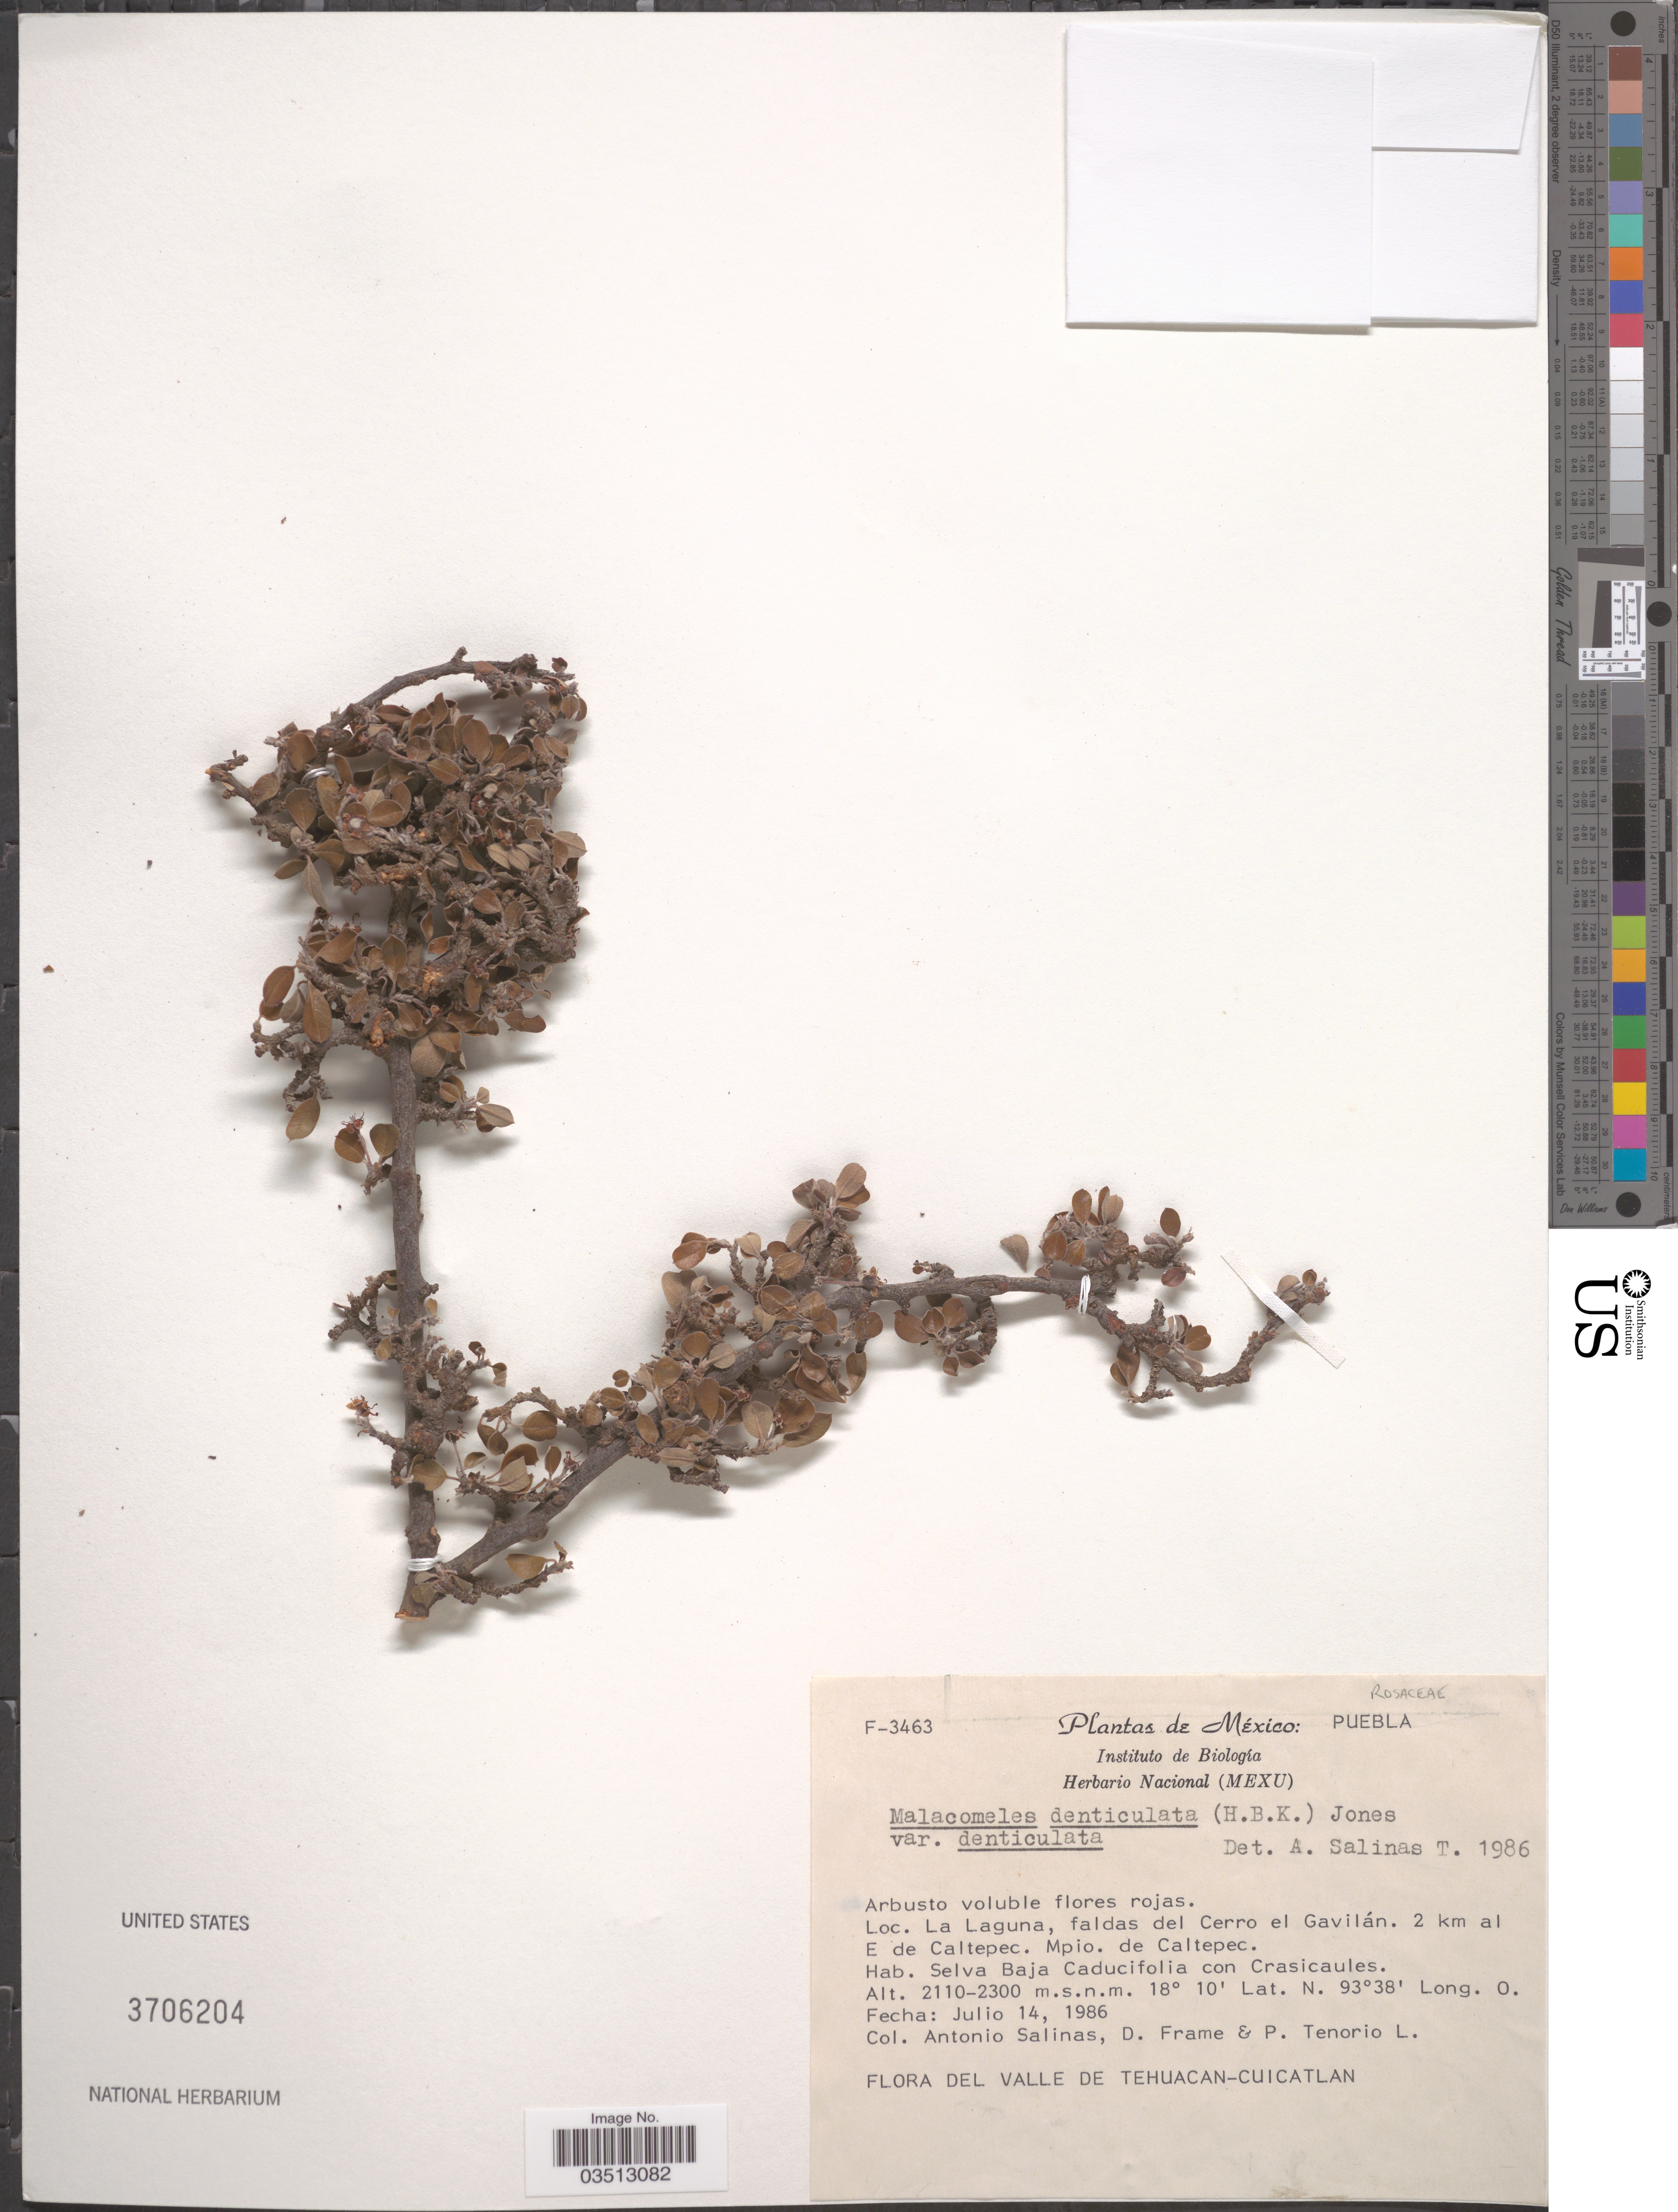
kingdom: Plantae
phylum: Tracheophyta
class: Magnoliopsida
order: Rosales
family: Rosaceae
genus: Malacomeles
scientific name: Malacomeles denticulata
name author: (Kunth) G.N. Jones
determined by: Henrickson, James, (CSLA), California State University at Los Angeles (UNITED STATES)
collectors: A. Salinas, D. Frame & P. Tenorio L.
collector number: F-3463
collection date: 1986-07-14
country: Mexico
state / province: Puebla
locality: La Laguna, faldas del Cerro el Gavilán. 2 km al E de Caltepec. Mpio. de Caltepec. Valle de Tehuacan-Cuicatlan.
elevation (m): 2110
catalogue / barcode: US 3706204